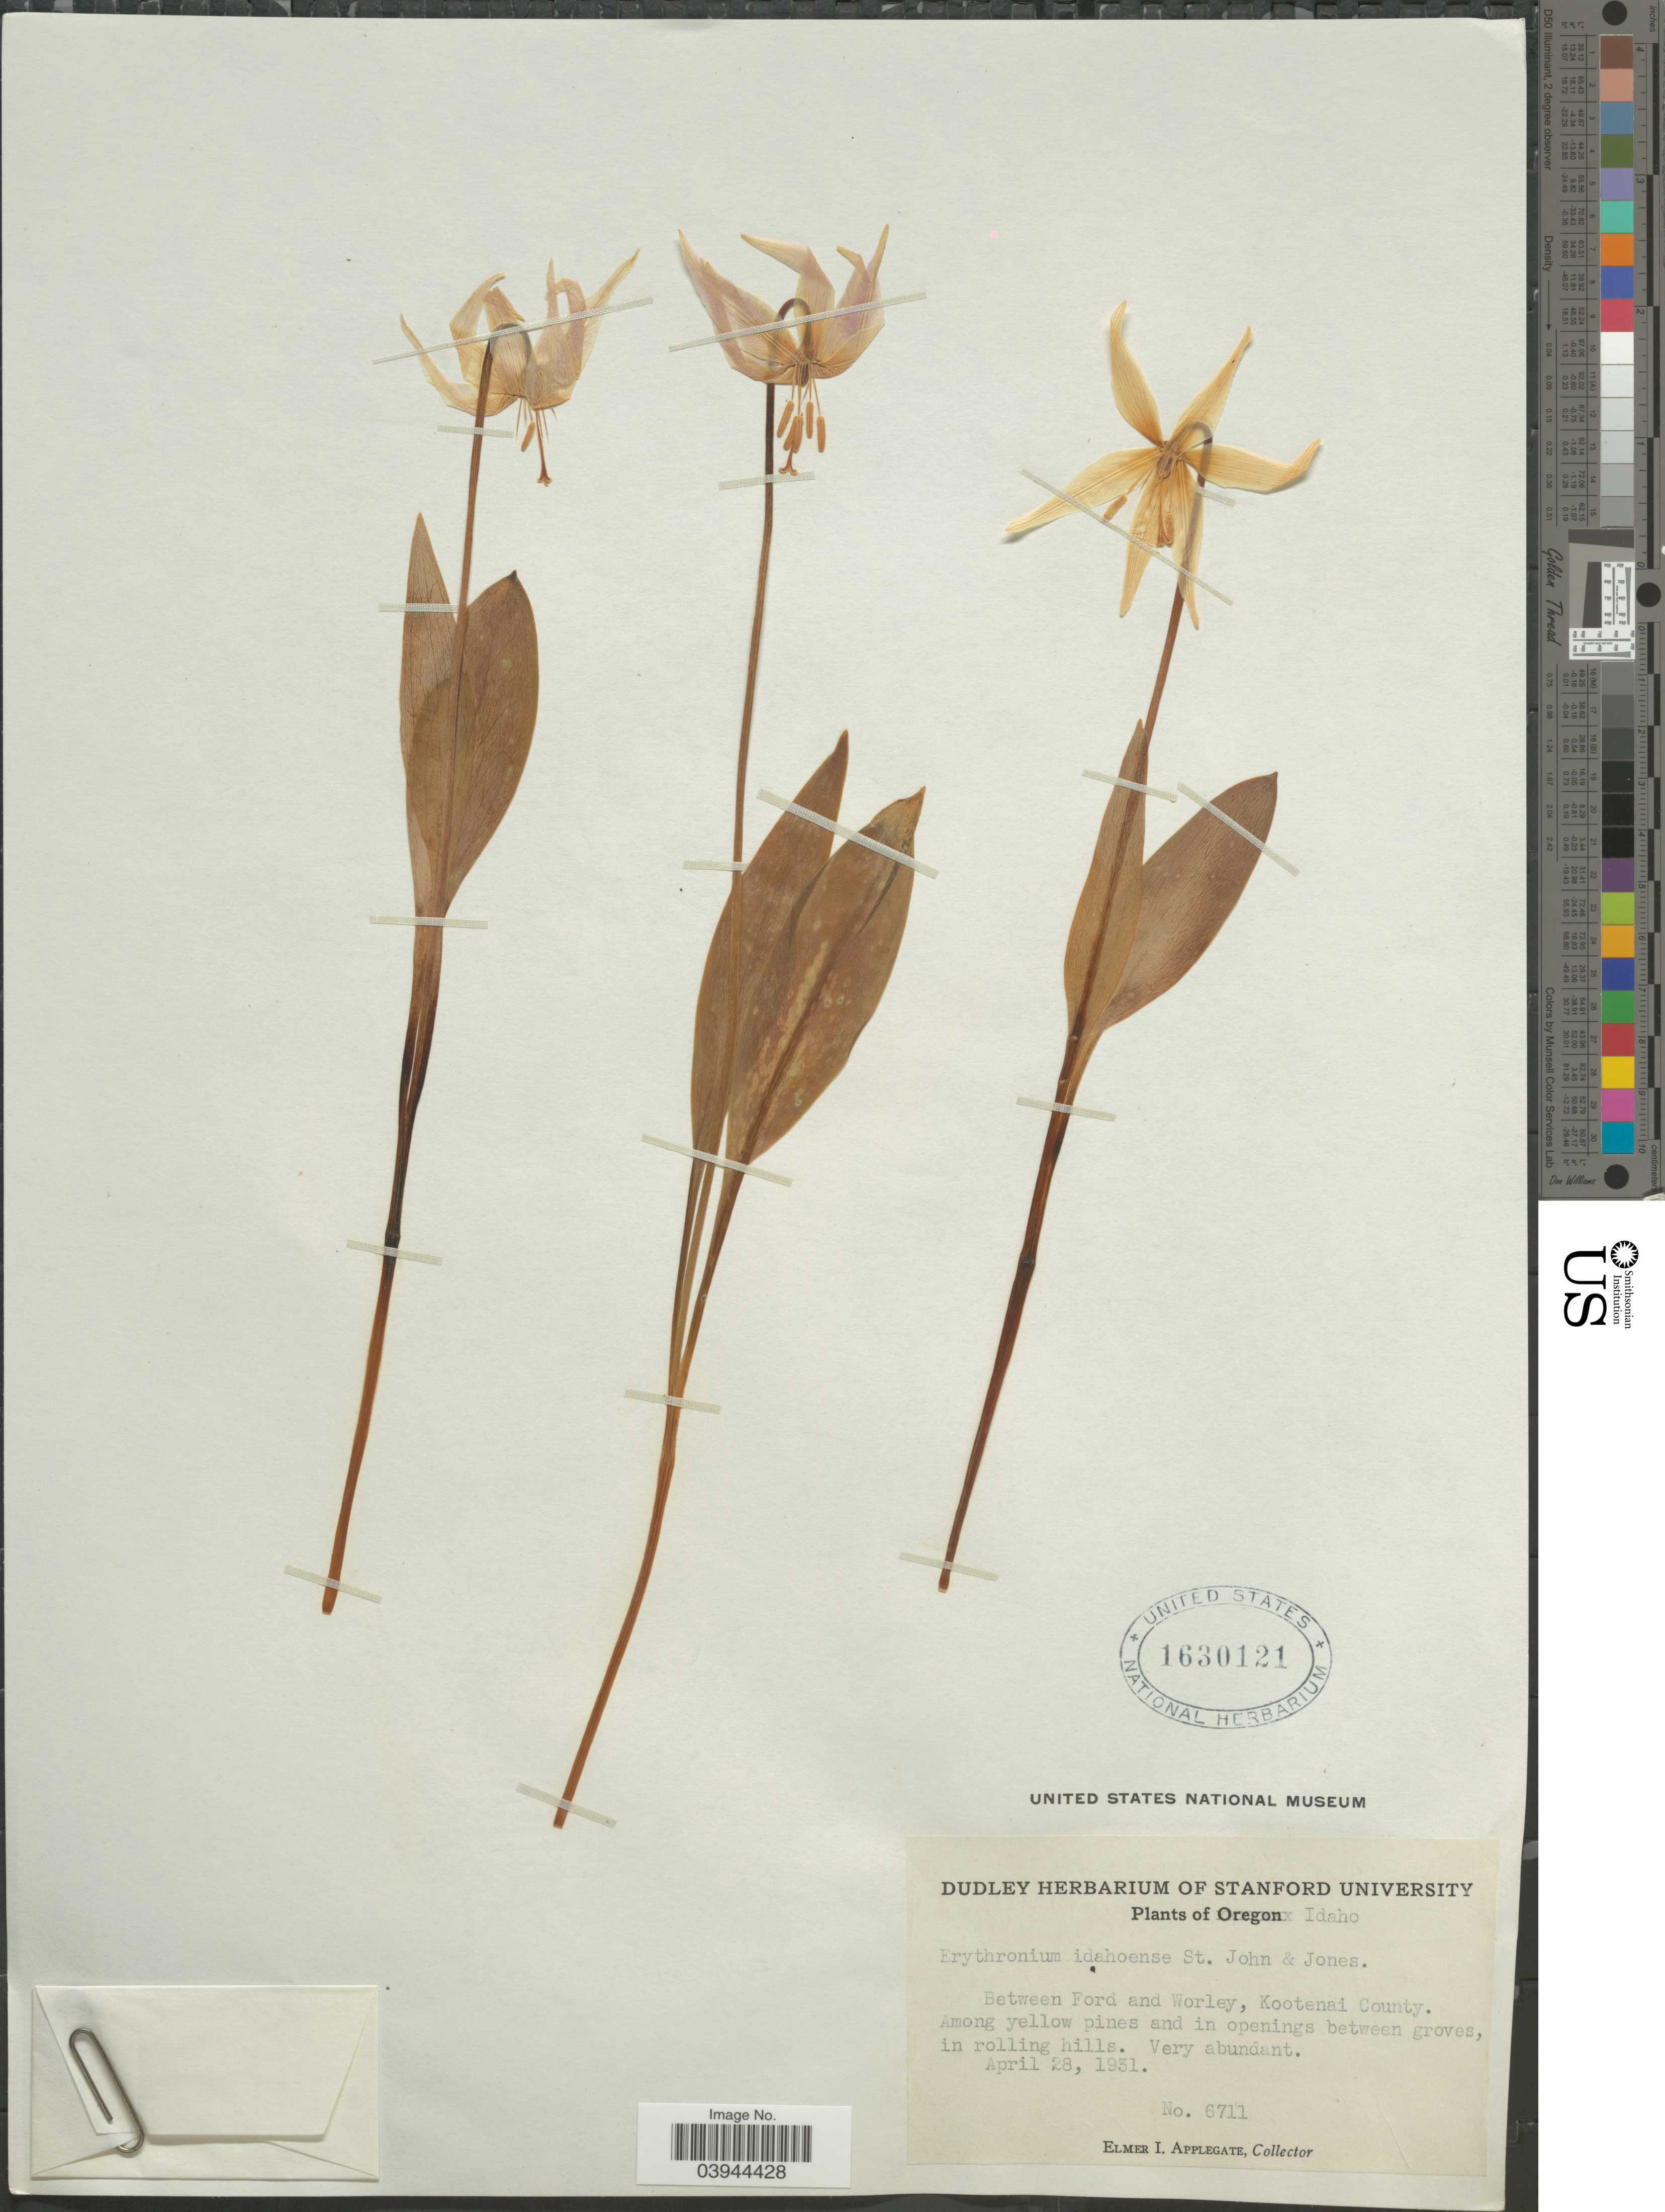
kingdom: Plantae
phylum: Tracheophyta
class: Liliopsida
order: Liliales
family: Liliaceae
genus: Erythronium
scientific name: Erythronium idahoense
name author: H. St. John & G.N. Jones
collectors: E. I. Applegate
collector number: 6711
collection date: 1931-04-28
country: United States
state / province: Idaho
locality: Between Ford and Worley, Kootenai County.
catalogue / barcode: US 1630121